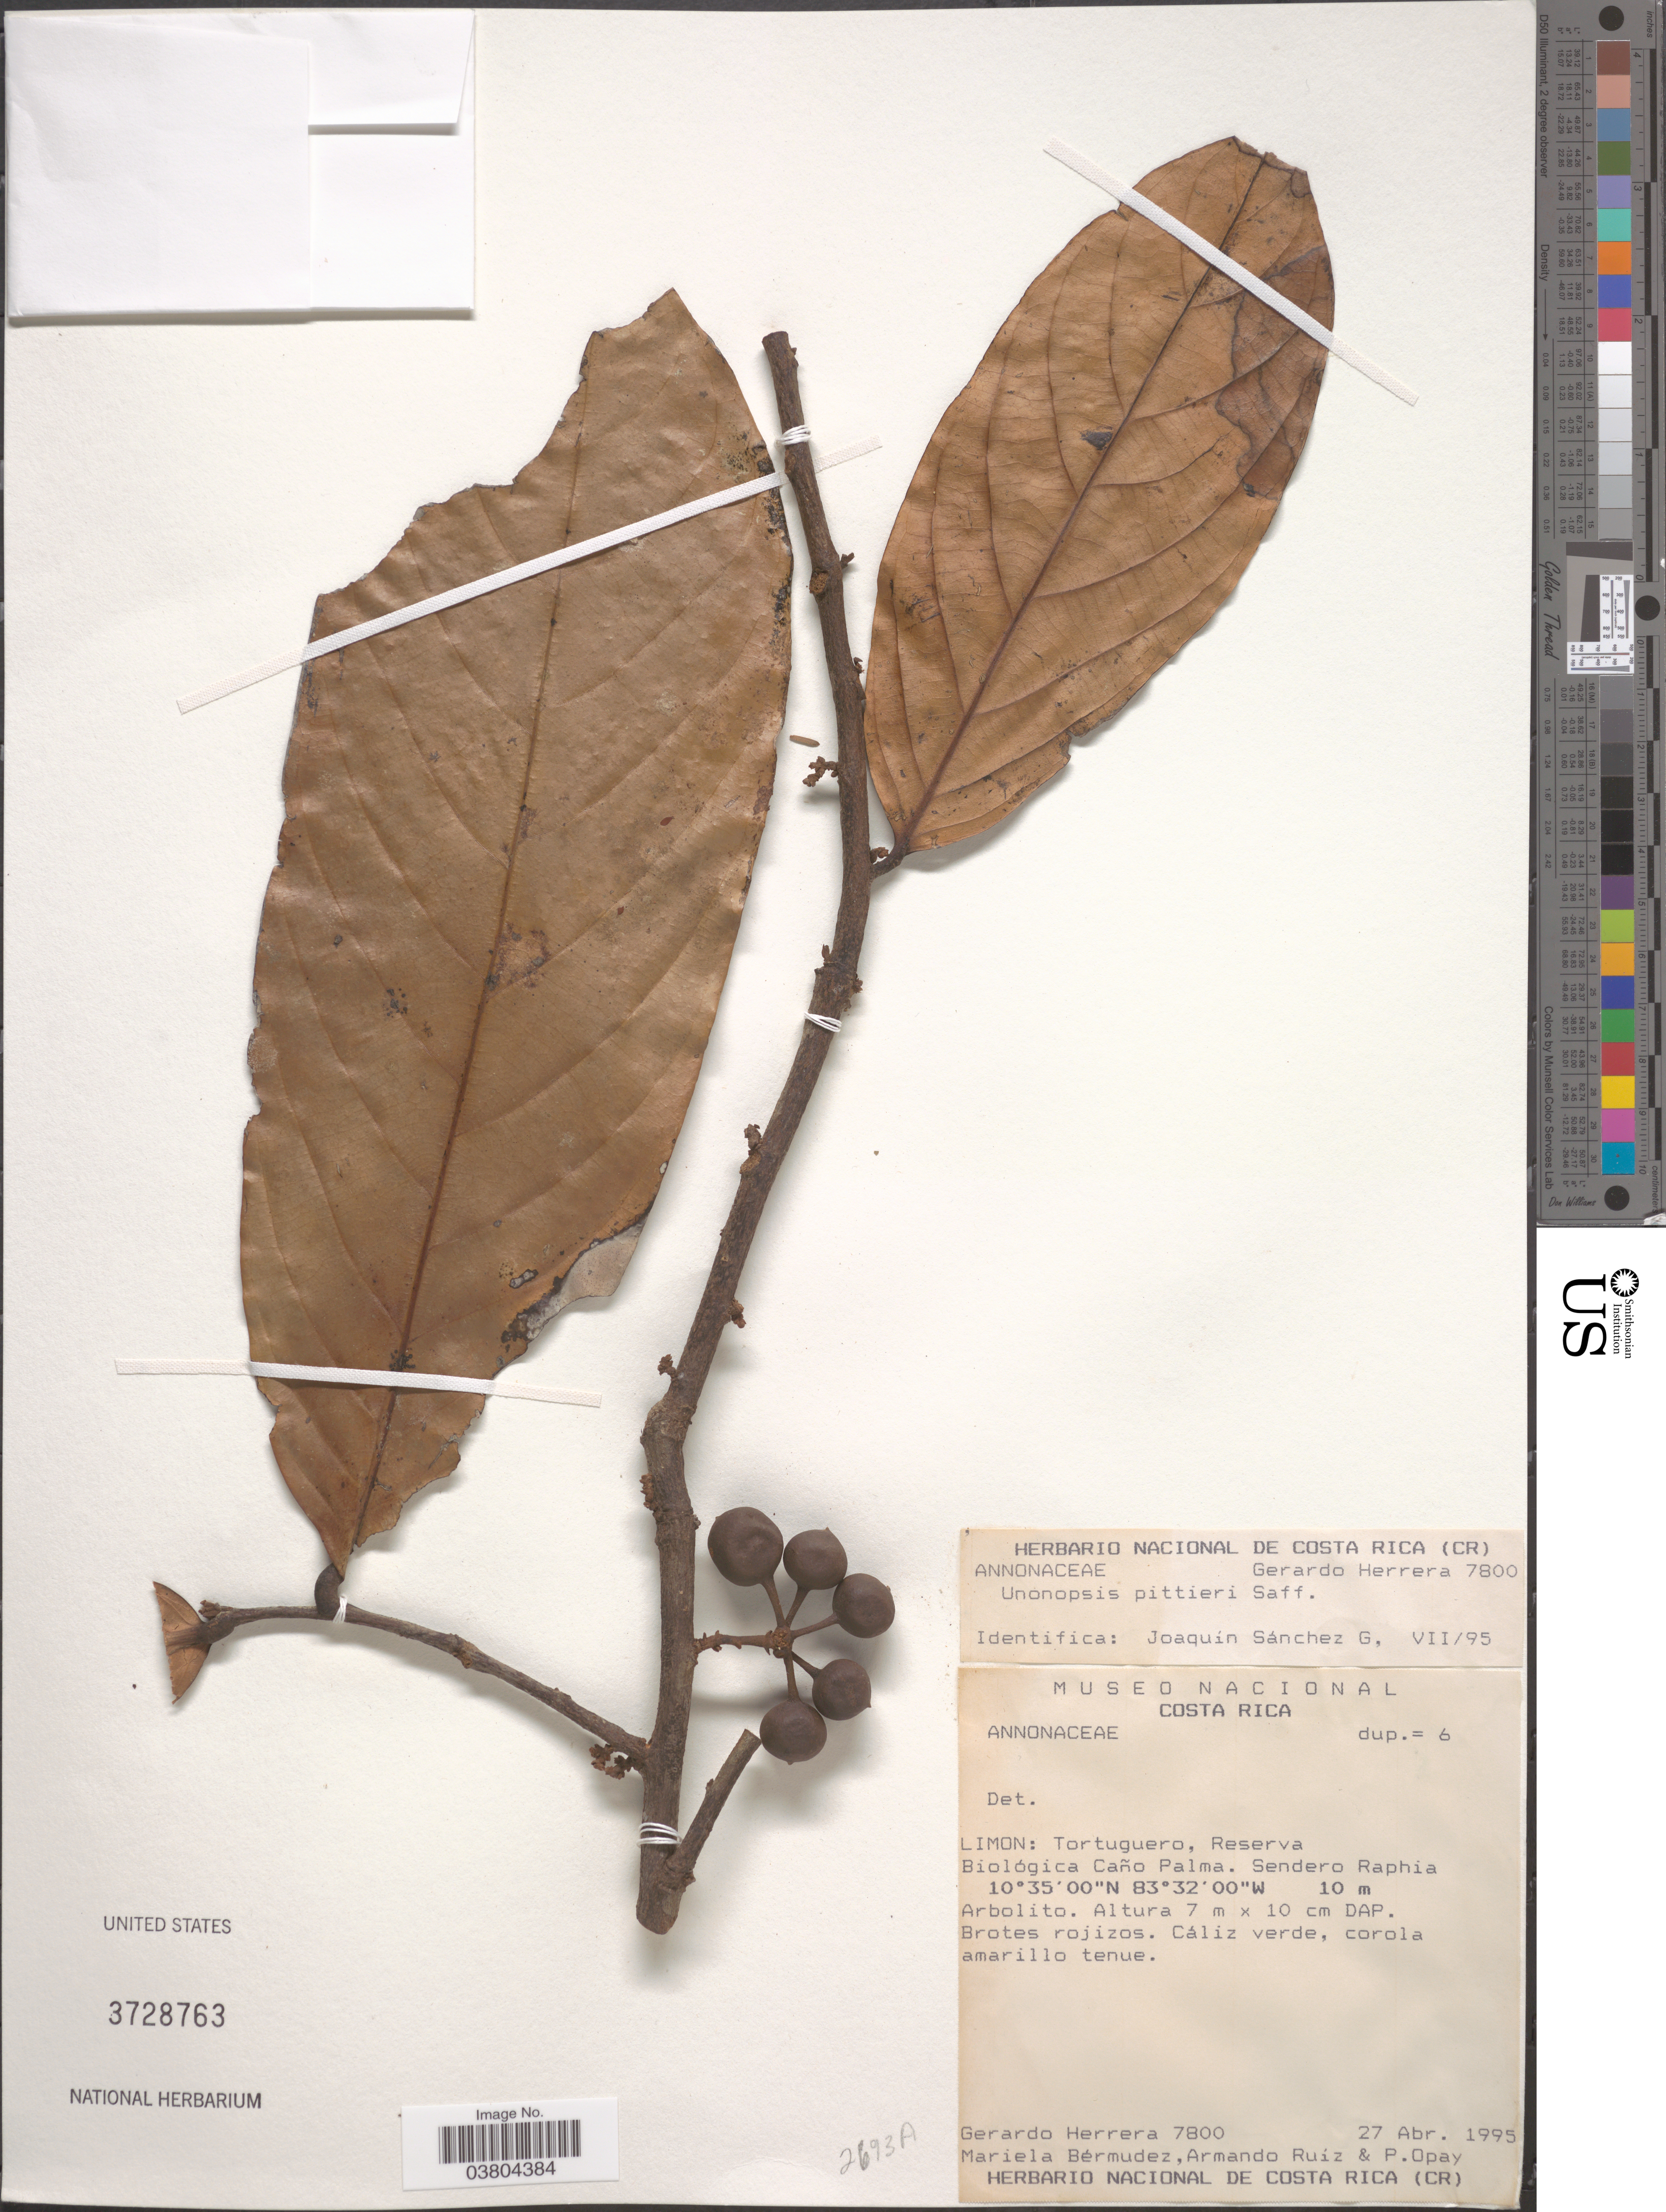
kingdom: Plantae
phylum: Tracheophyta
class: Magnoliopsida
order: Magnoliales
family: Annonaceae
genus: Unonopsis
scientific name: Unonopsis pittieri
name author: Saff.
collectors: G. Herrera, M. Bérmudez, A. Ruiz & P. Opay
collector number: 7800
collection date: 1995-04-27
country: Costa Rica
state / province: Limón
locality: Tortuguero, Reserva Biológica Caño Palma. Sendero Raphia.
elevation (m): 10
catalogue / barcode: US 3728763